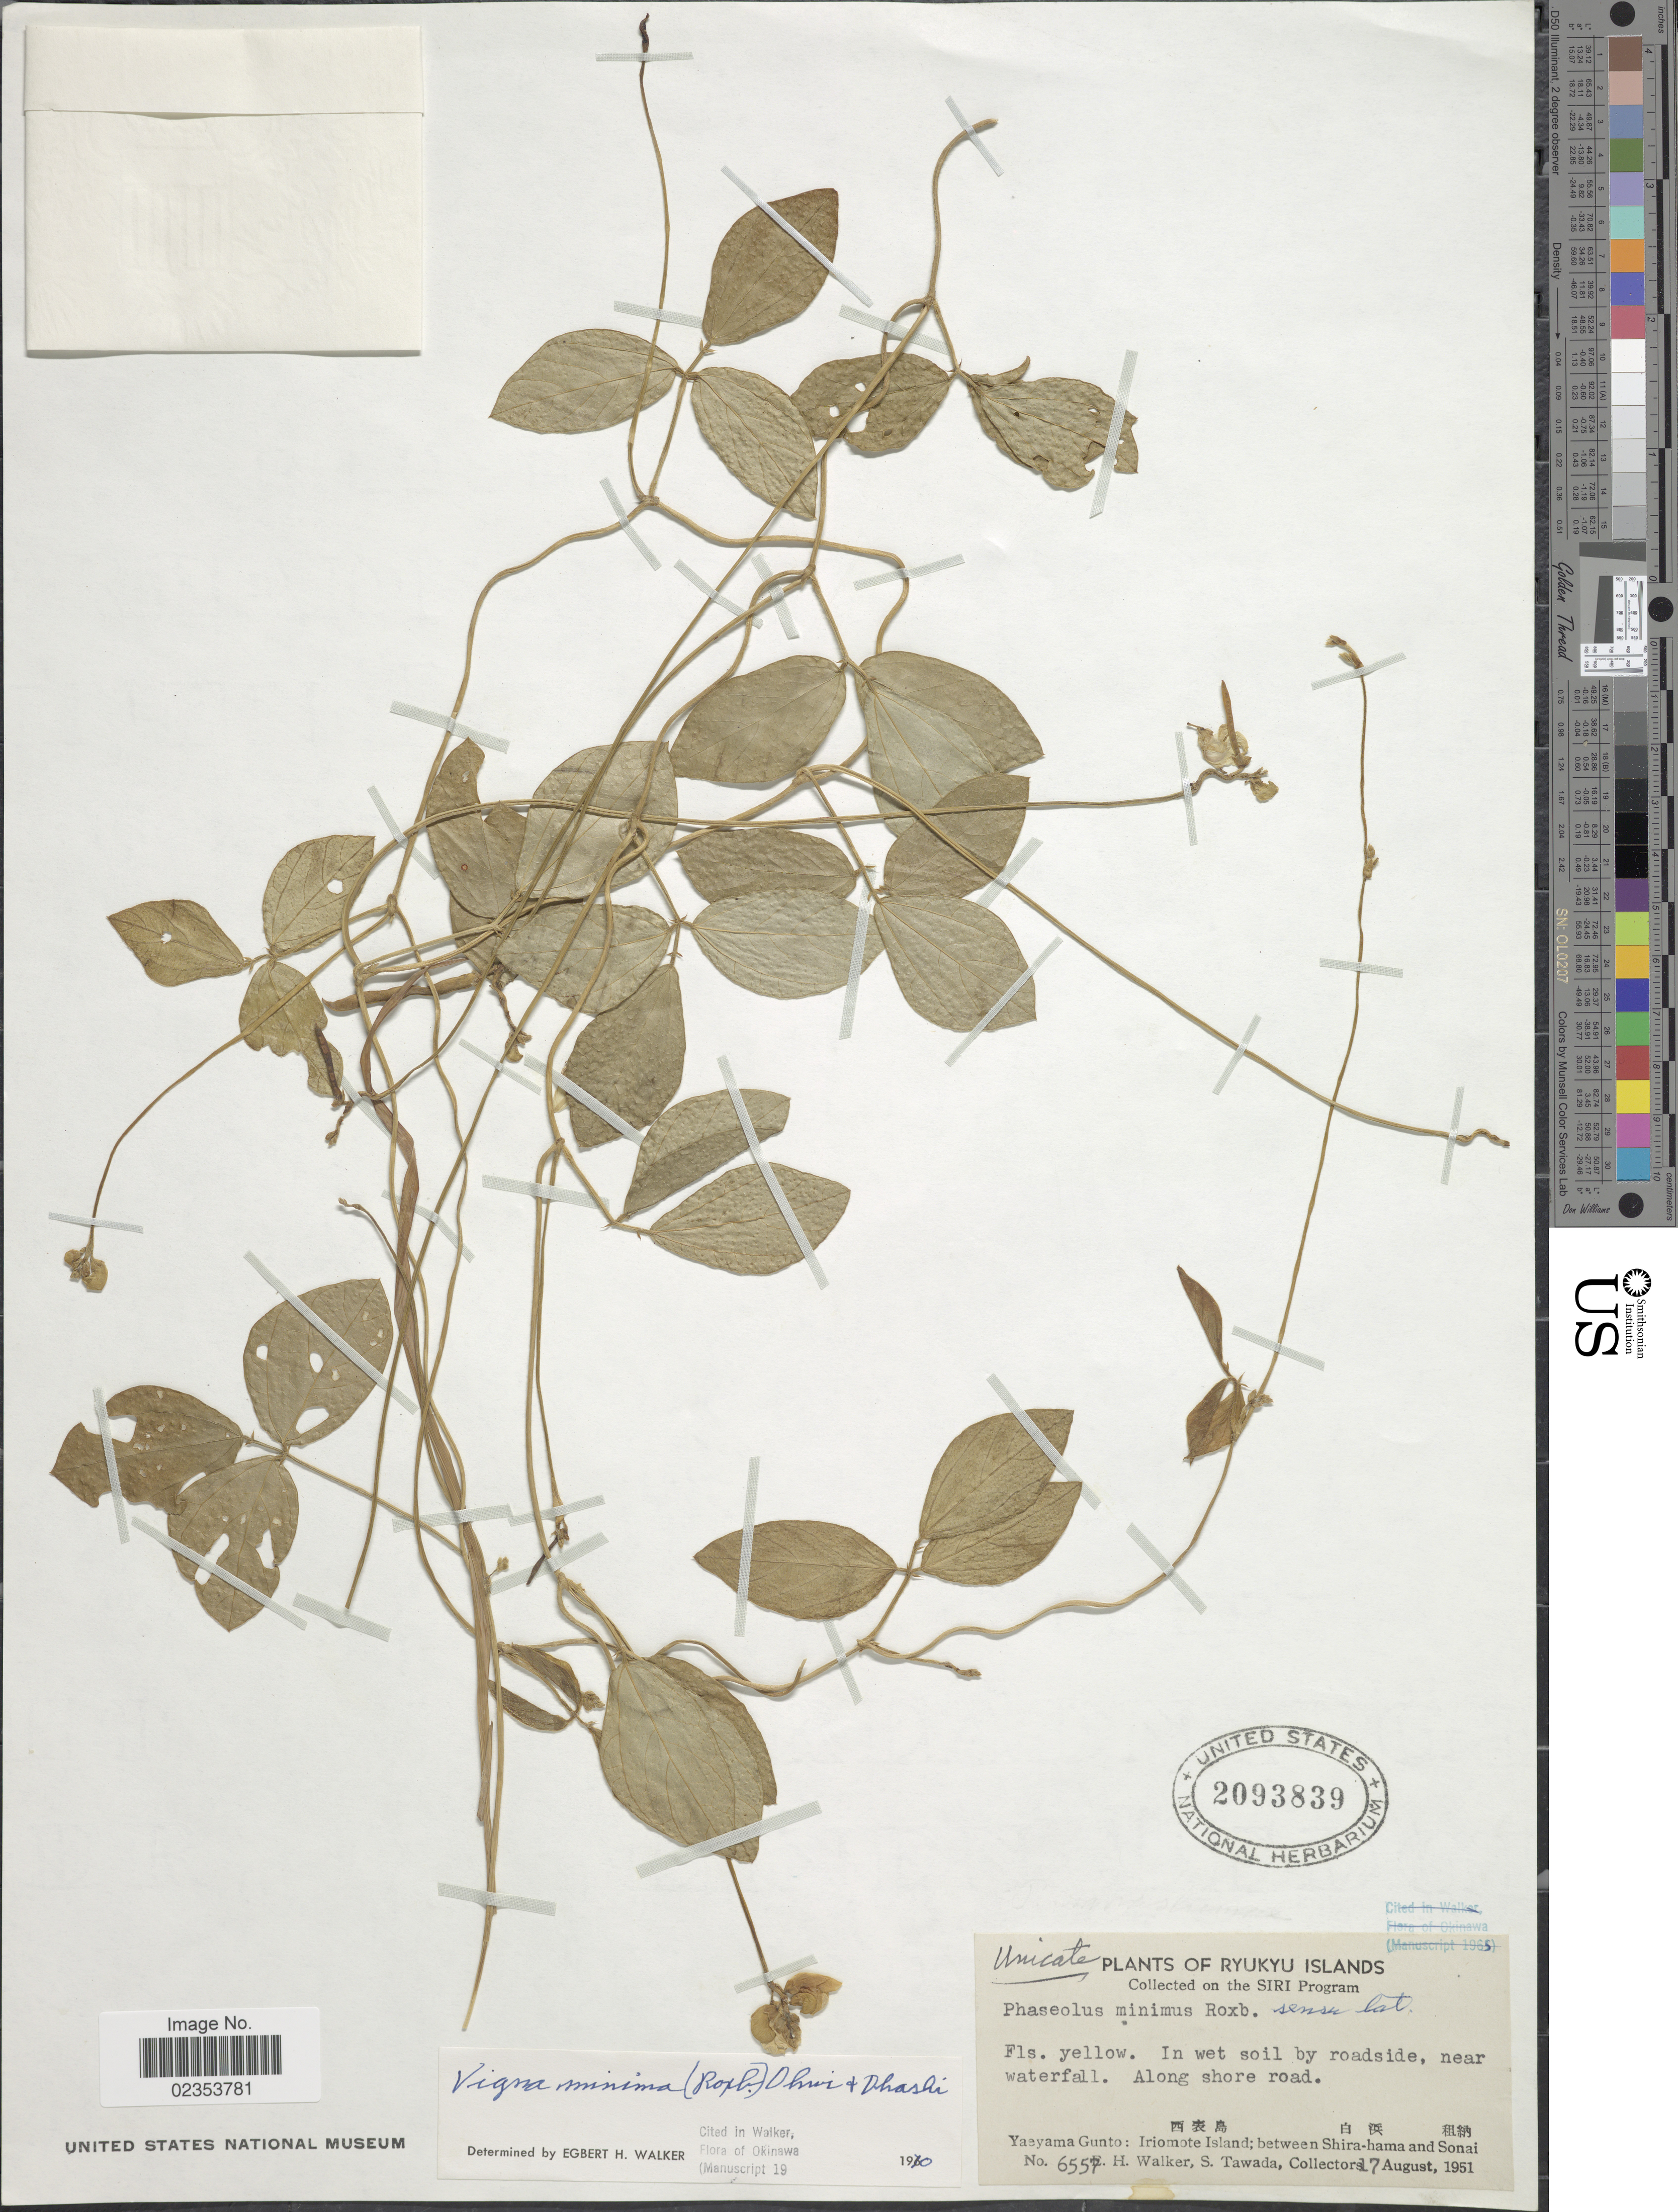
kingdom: Plantae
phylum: Tracheophyta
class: Magnoliopsida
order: Fabales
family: Fabaceae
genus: Vigna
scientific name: Vigna minima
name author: (Roxb.) Ohwi & H. Ohashi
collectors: E. H. Walker & S. Tawada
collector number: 6557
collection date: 1951-08-17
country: Japan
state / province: Okinawa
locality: Ryukyu Islands. Yaeyama Gunto: Iriomote Island: between Shira-hama and Sonai, Along shore road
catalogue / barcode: US 2093839